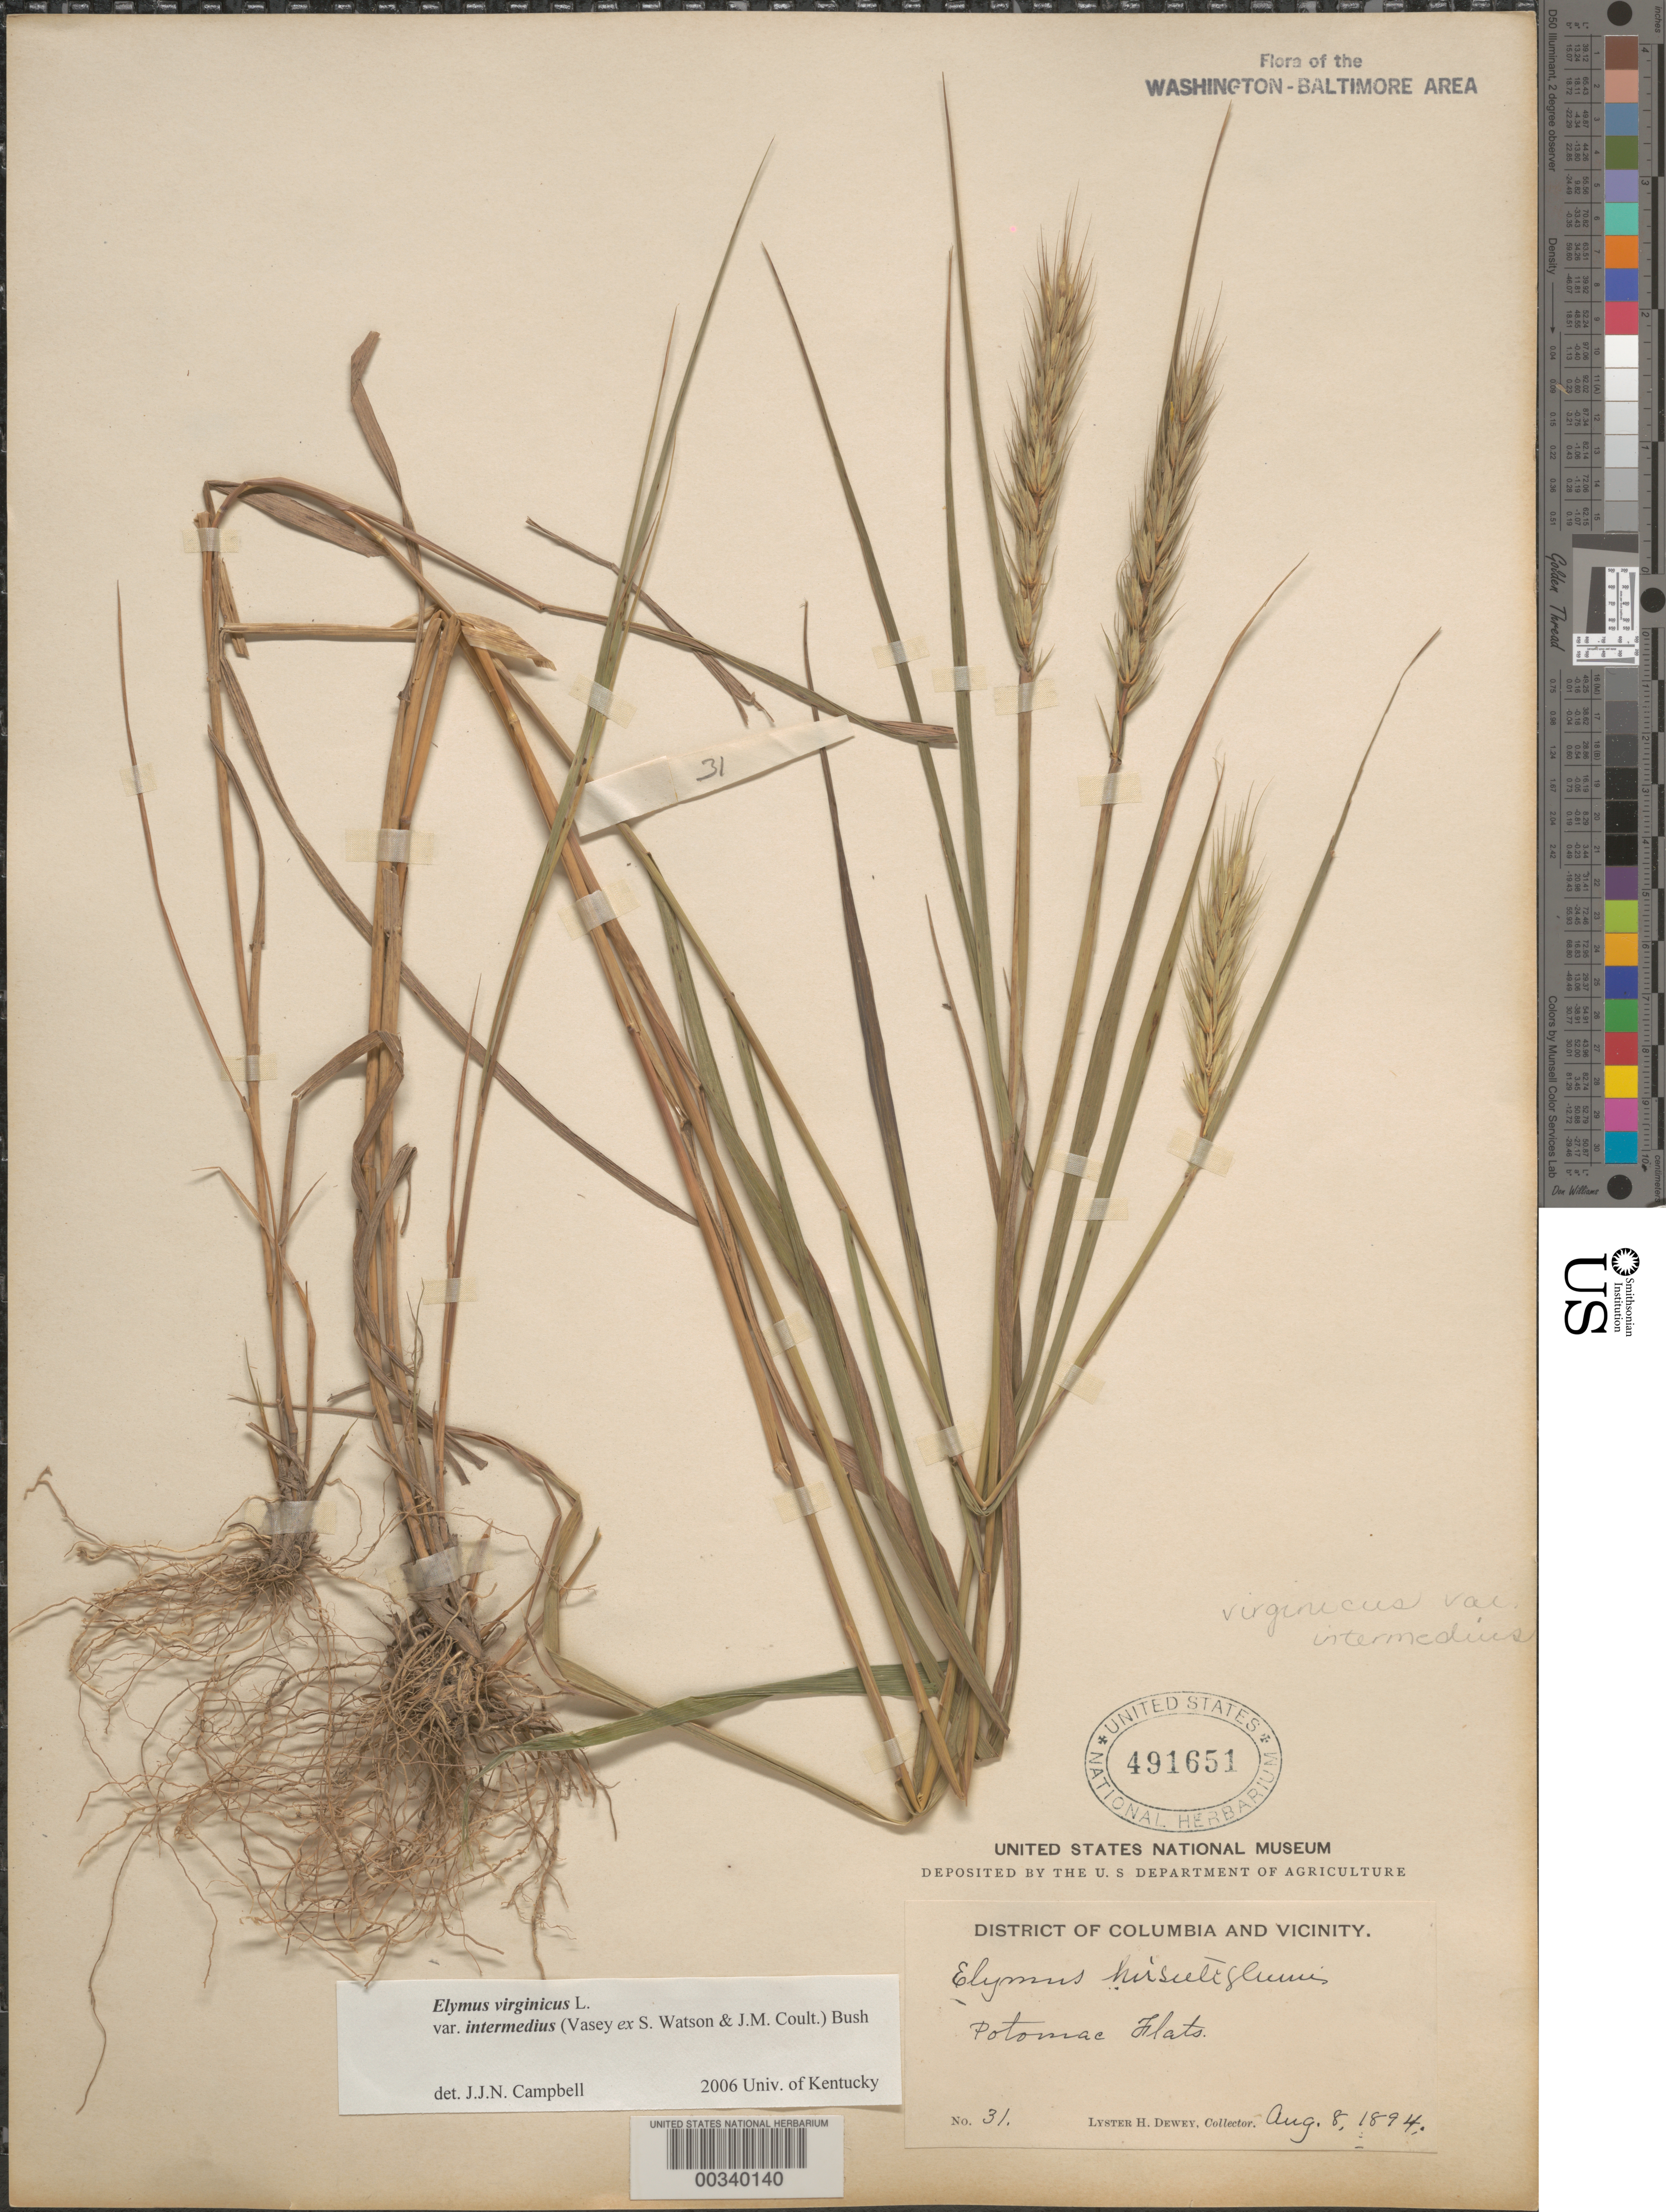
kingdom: Plantae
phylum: Tracheophyta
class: Liliopsida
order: Poales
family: Poaceae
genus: Elymus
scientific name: Elymus virginicus var. intermedius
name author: L.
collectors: L. H. Dewey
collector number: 31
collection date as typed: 08 Aug 1894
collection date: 1894-08-08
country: United States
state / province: District of Columbia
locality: Potomac Flats C. and O. Canal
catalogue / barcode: US 491651